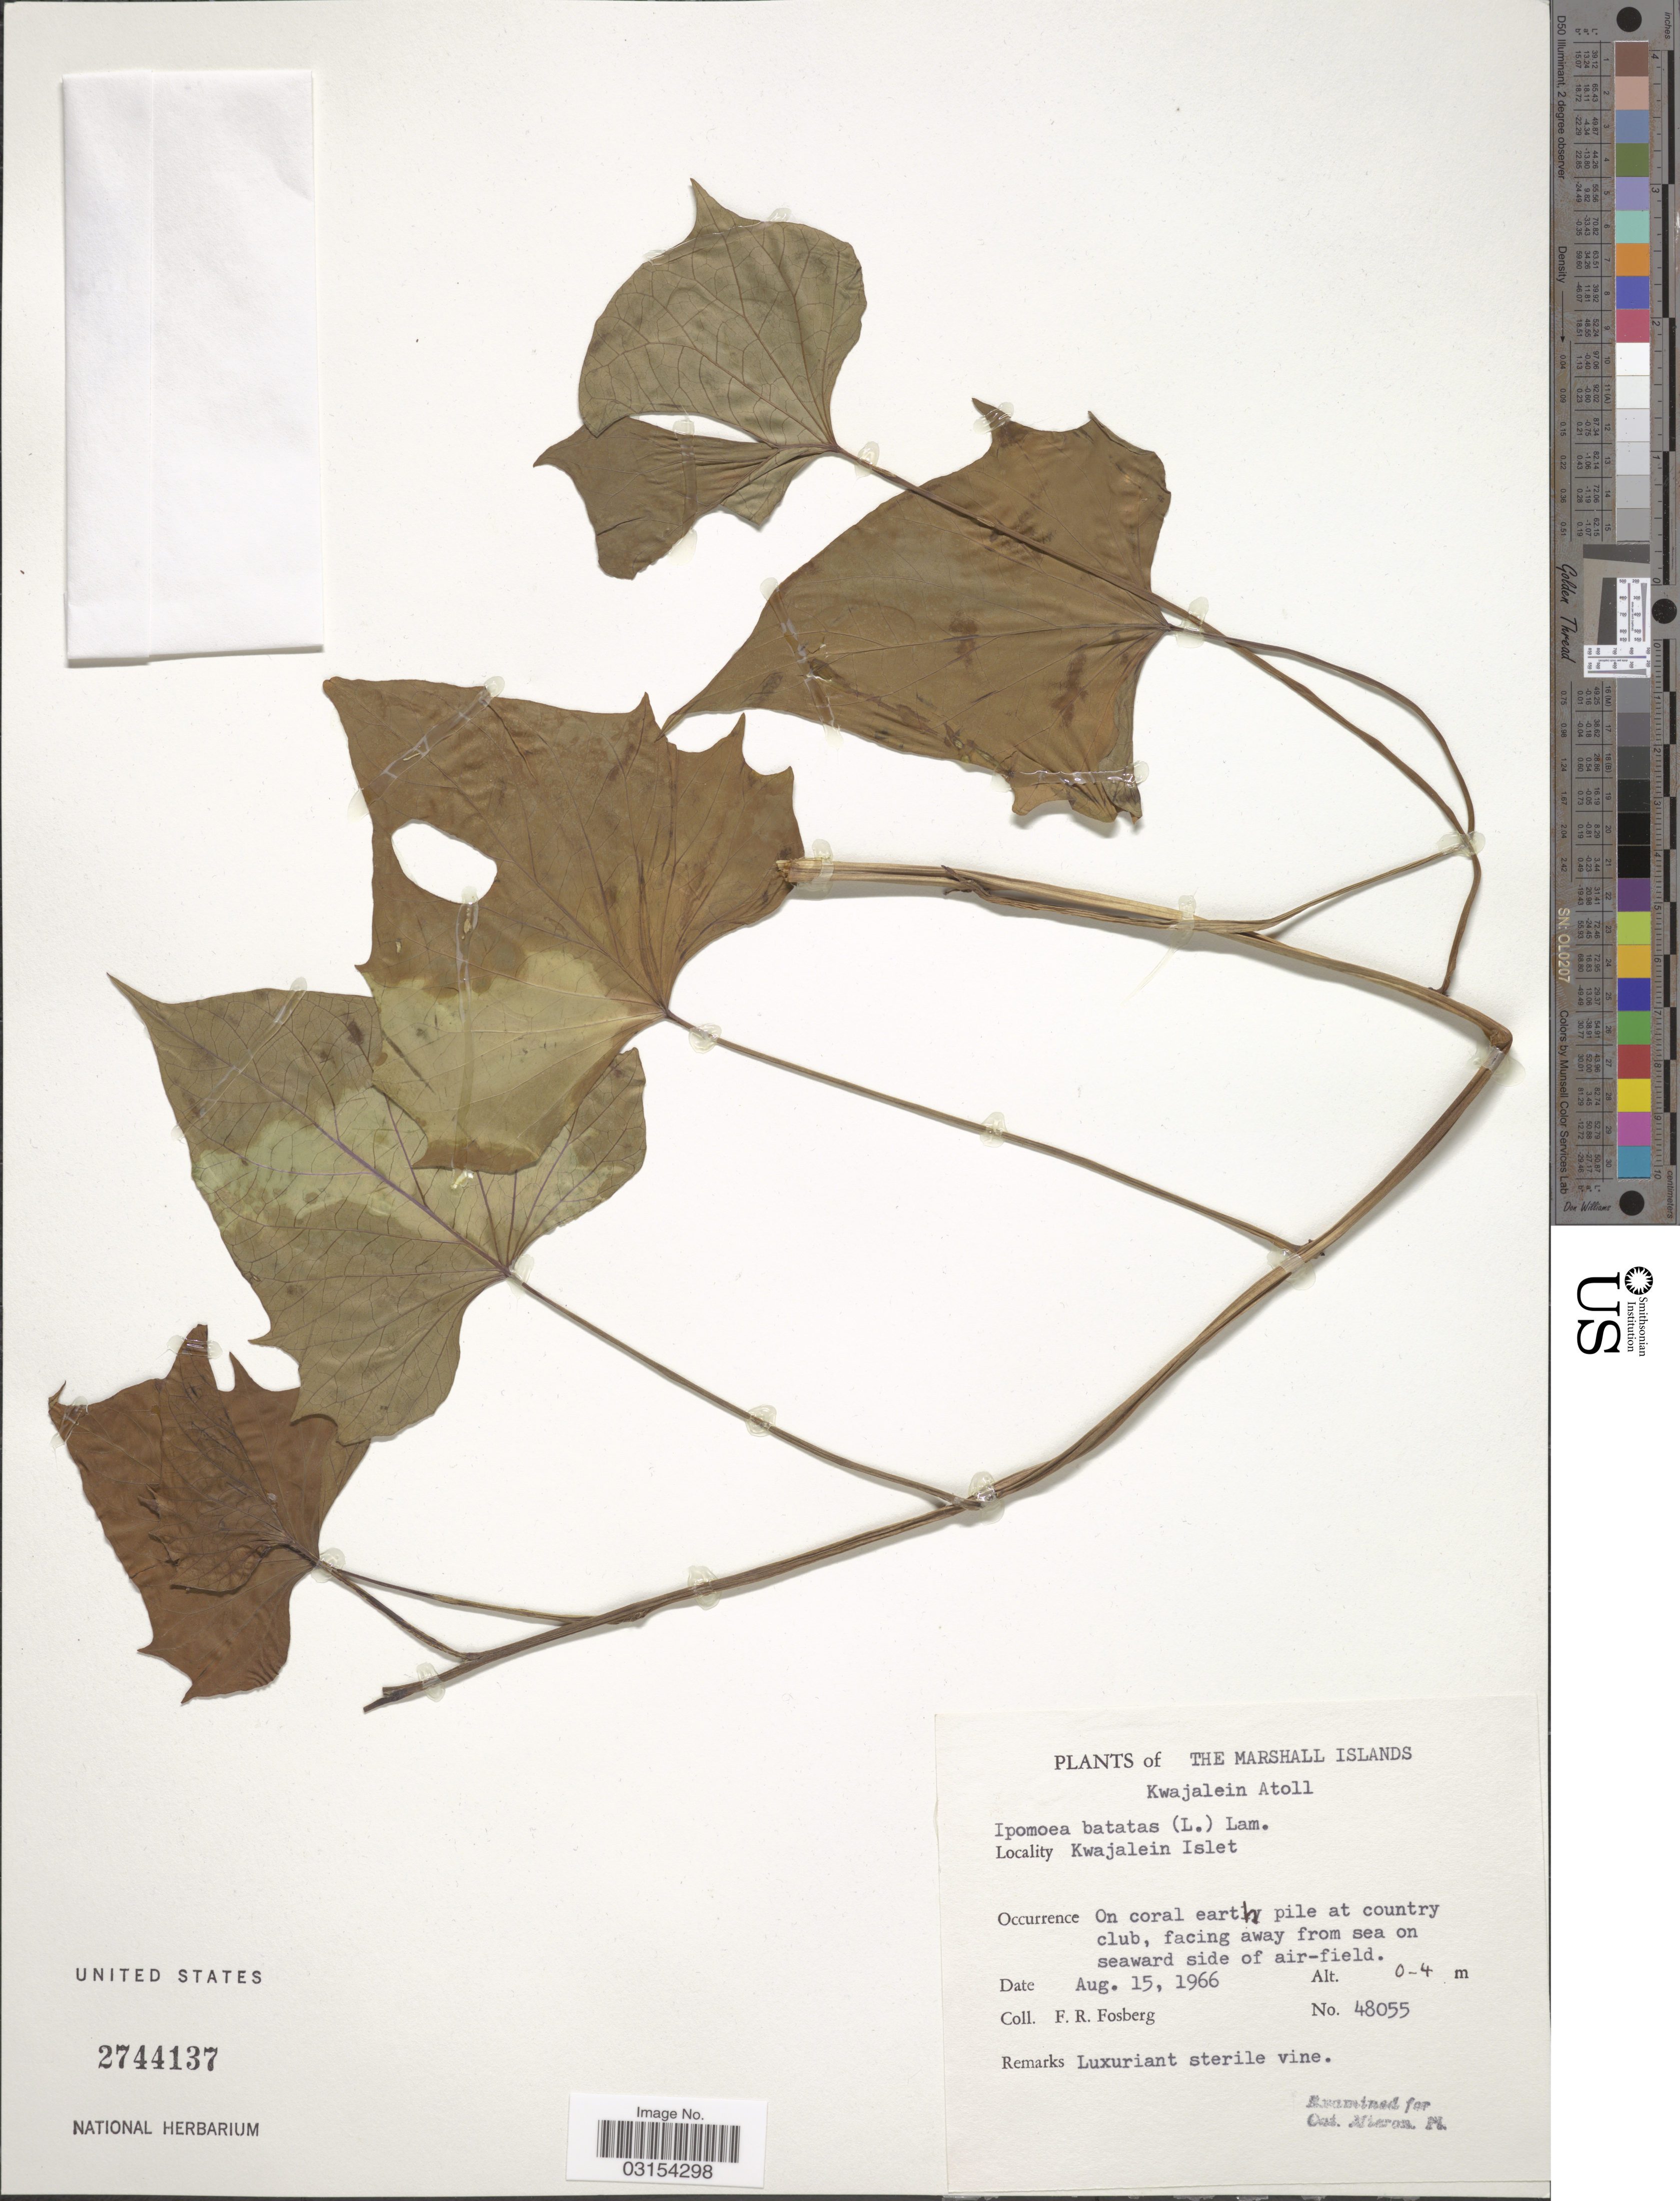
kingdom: Plantae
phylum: Tracheophyta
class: Magnoliopsida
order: Solanales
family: Convolvulaceae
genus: Ipomoea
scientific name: Ipomoea batatas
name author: (L.) Lam.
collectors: F. R. Fosberg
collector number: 48055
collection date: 1966-08-15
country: Marshall Islands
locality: Kwajalein Atoll. Kwajalein Islet.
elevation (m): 0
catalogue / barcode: US 2744137